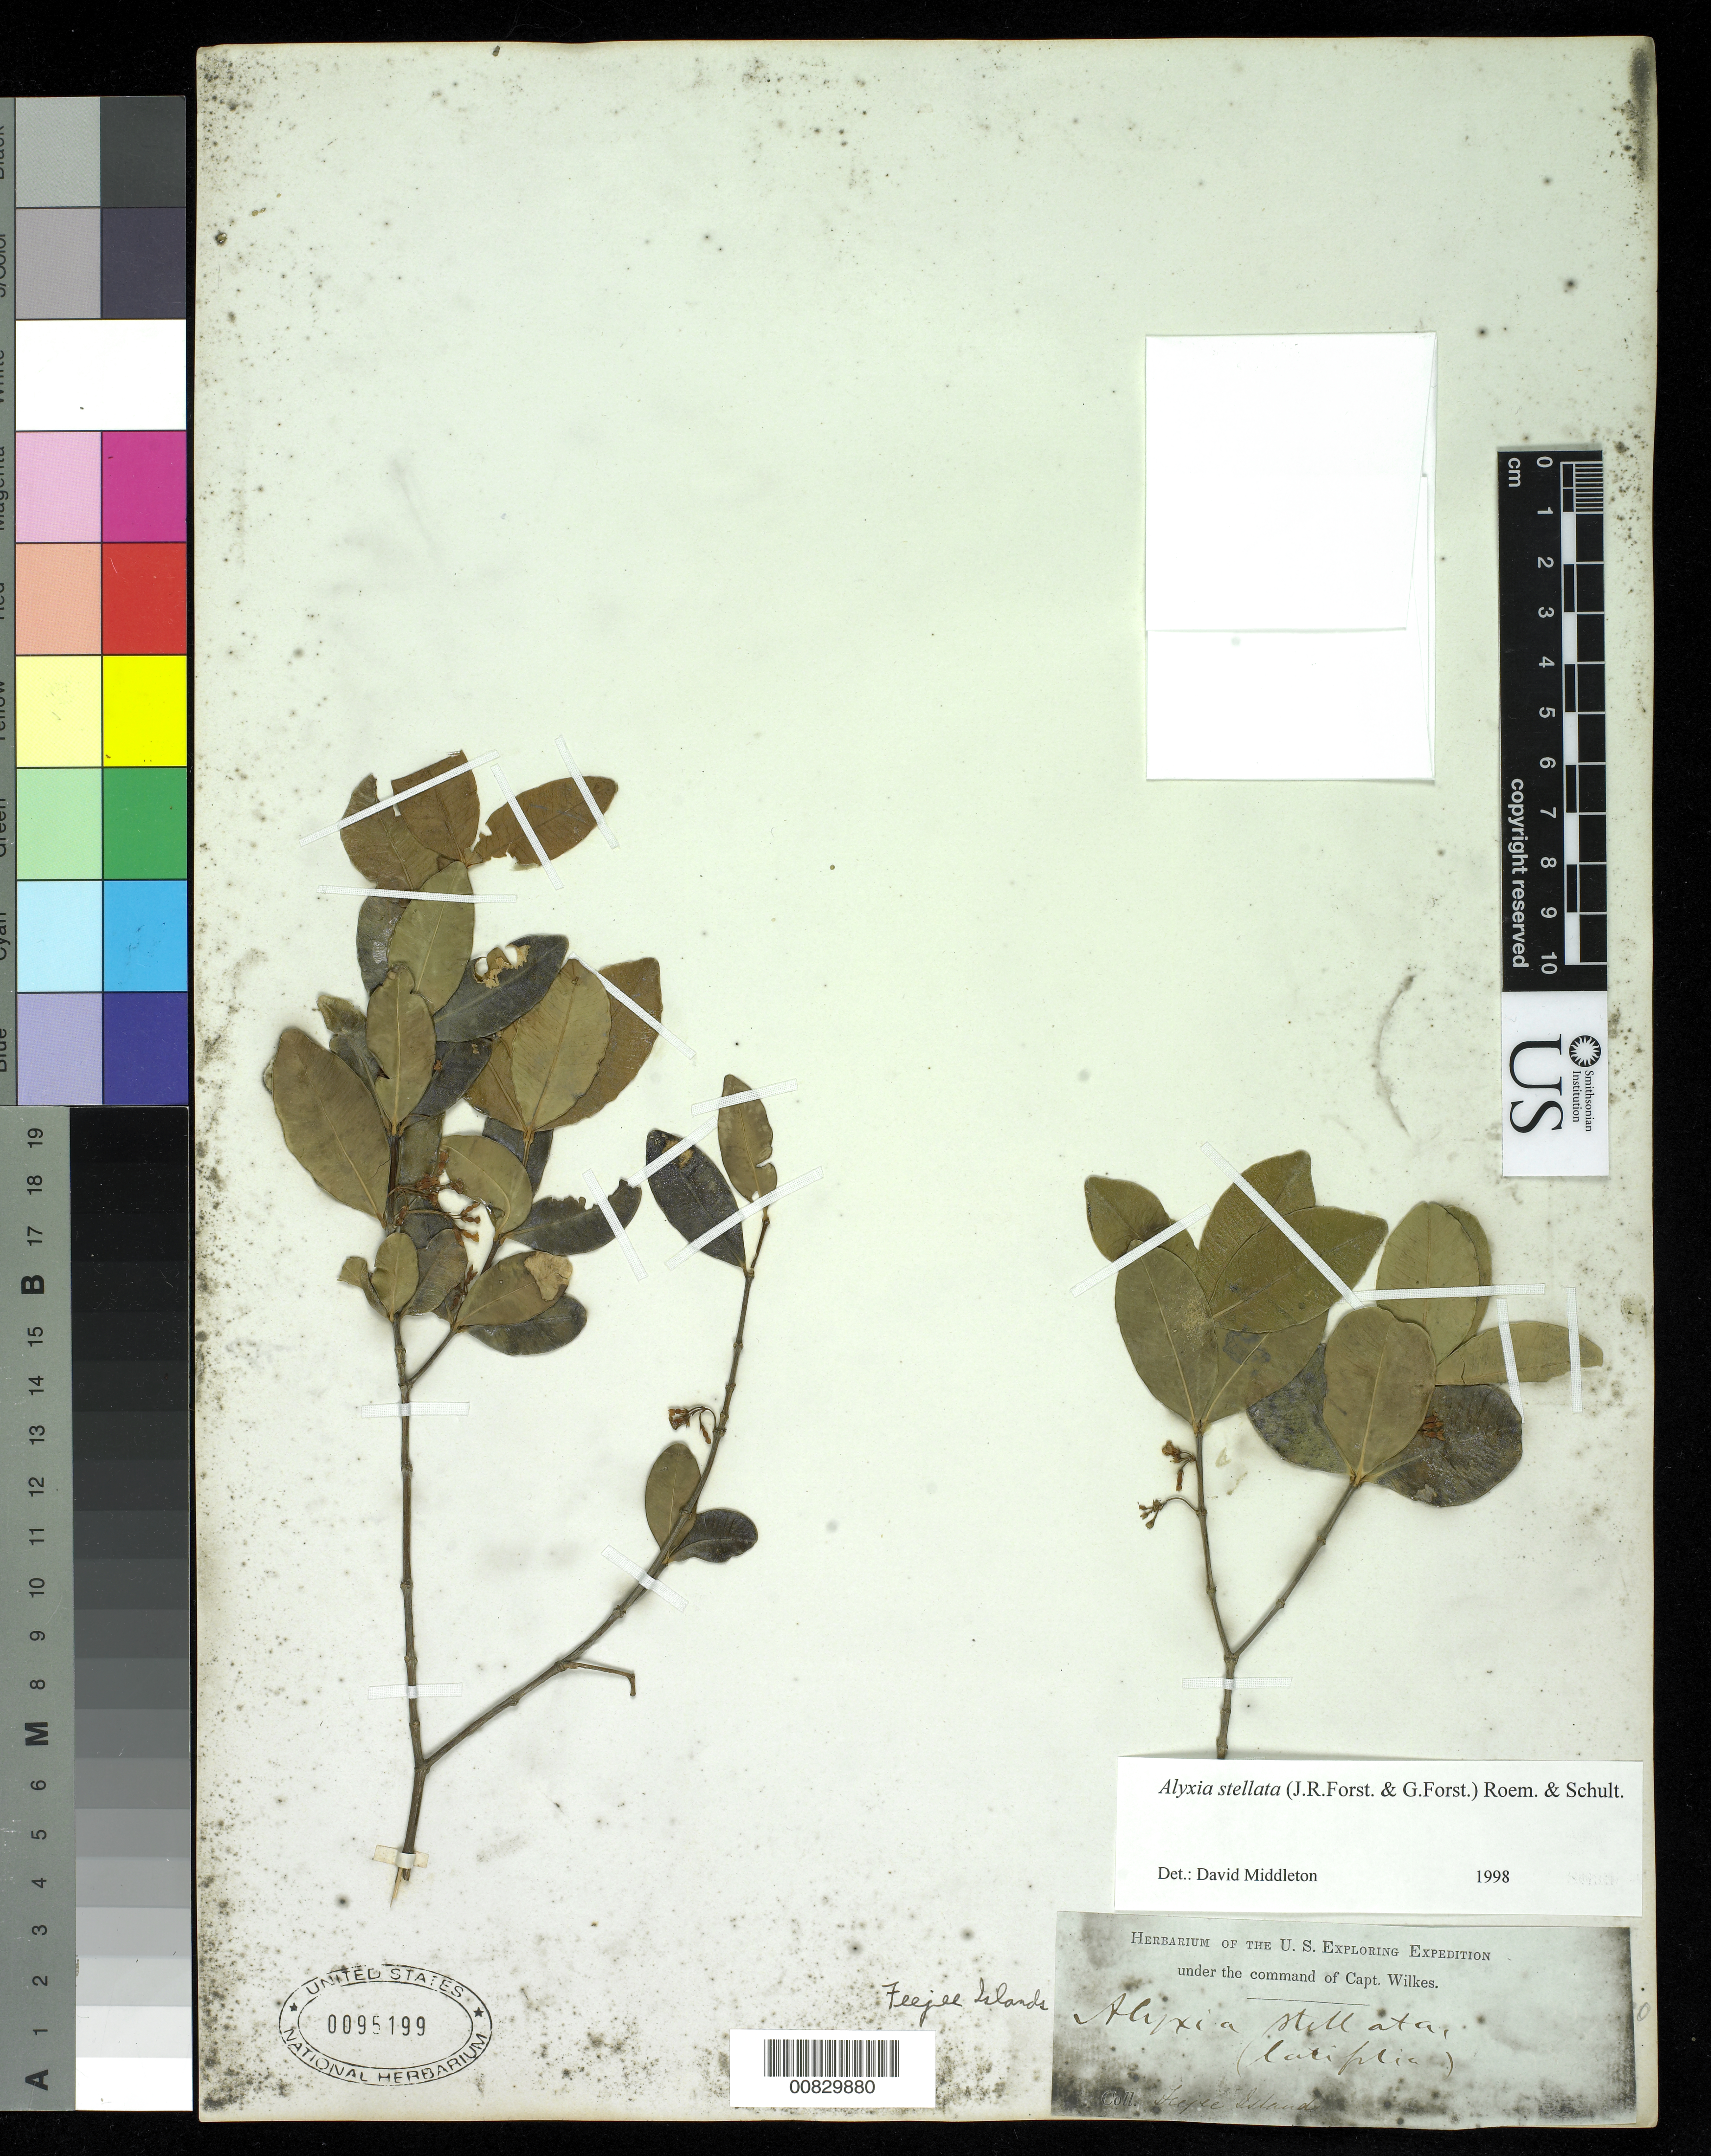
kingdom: Plantae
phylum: Tracheophyta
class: Magnoliopsida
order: Gentianales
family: Apocynaceae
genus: Alyxia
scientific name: Alyxia stellata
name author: (J.R. Forst. & G. Forst.) Roem. & Schult.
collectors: Wilkes Explor. Exped.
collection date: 1838/1842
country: Fiji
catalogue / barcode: US 95199